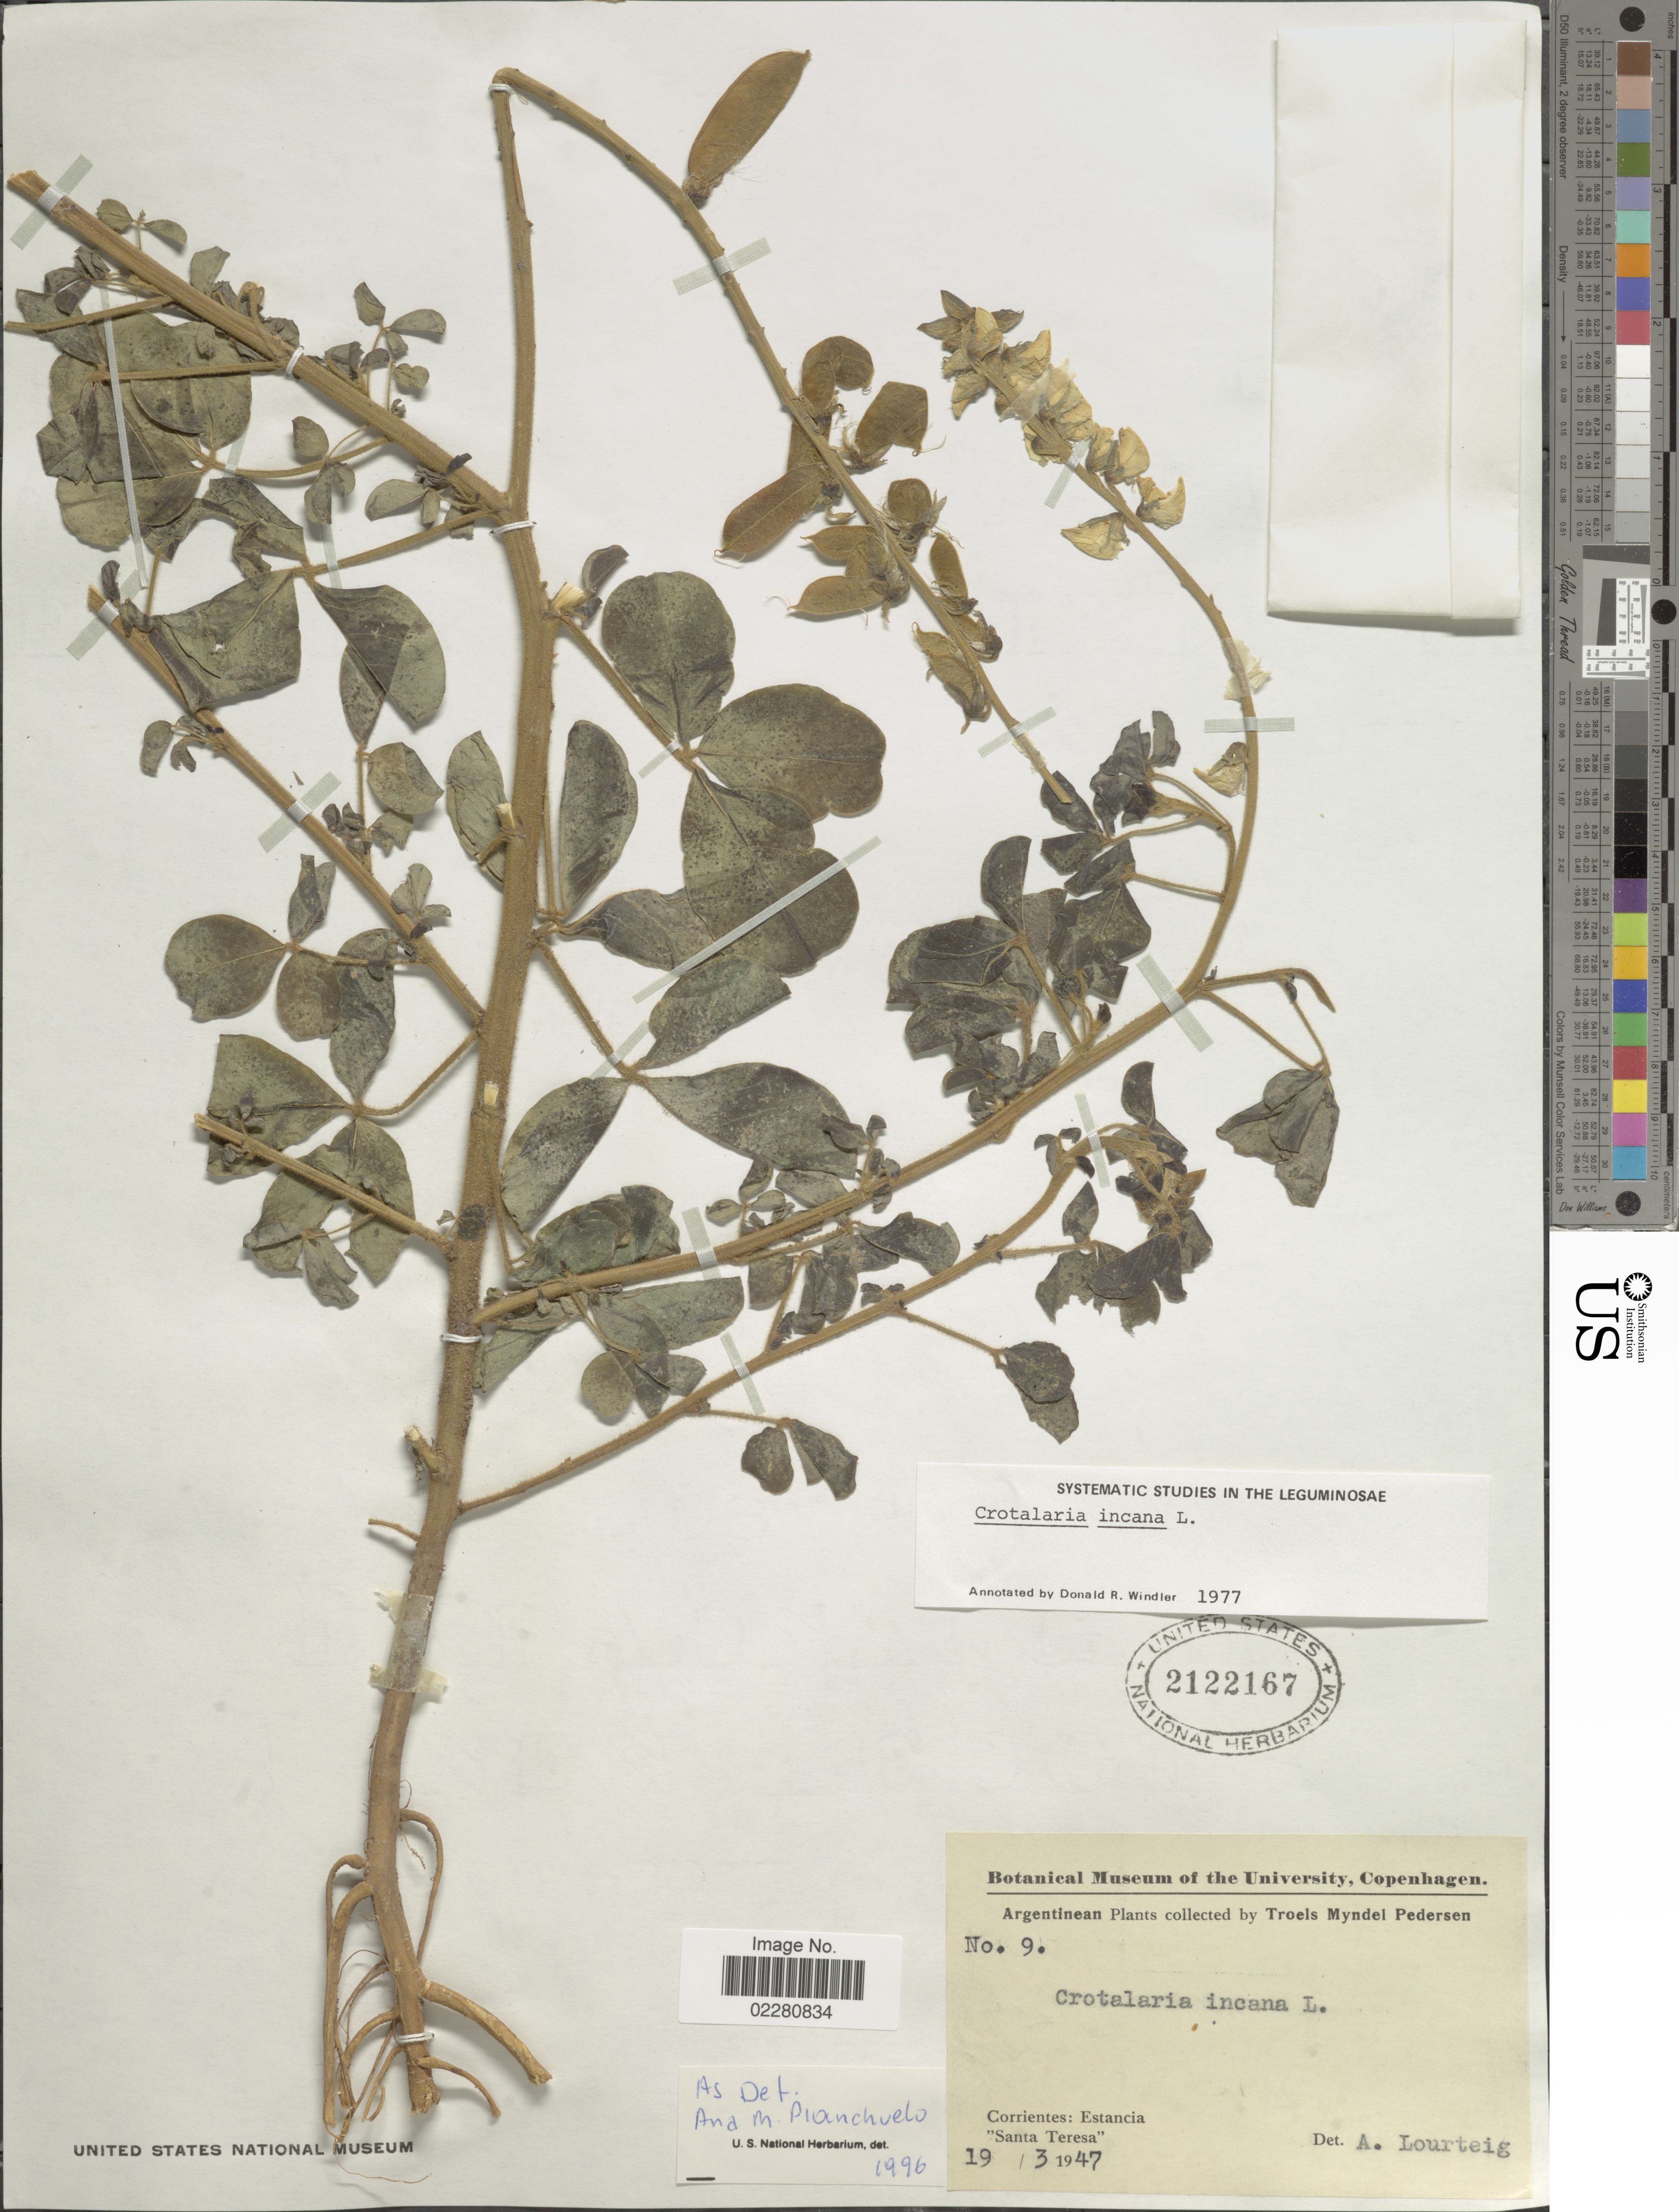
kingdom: Plantae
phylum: Tracheophyta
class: Magnoliopsida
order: Fabales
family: Fabaceae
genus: Crotalaria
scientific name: Crotalaria incana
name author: L.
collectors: T. Pederson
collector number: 9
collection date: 1947-03-19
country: Argentina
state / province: Corrientes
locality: Corrientes: Estancia. "Santa Teresa"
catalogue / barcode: US 2122167